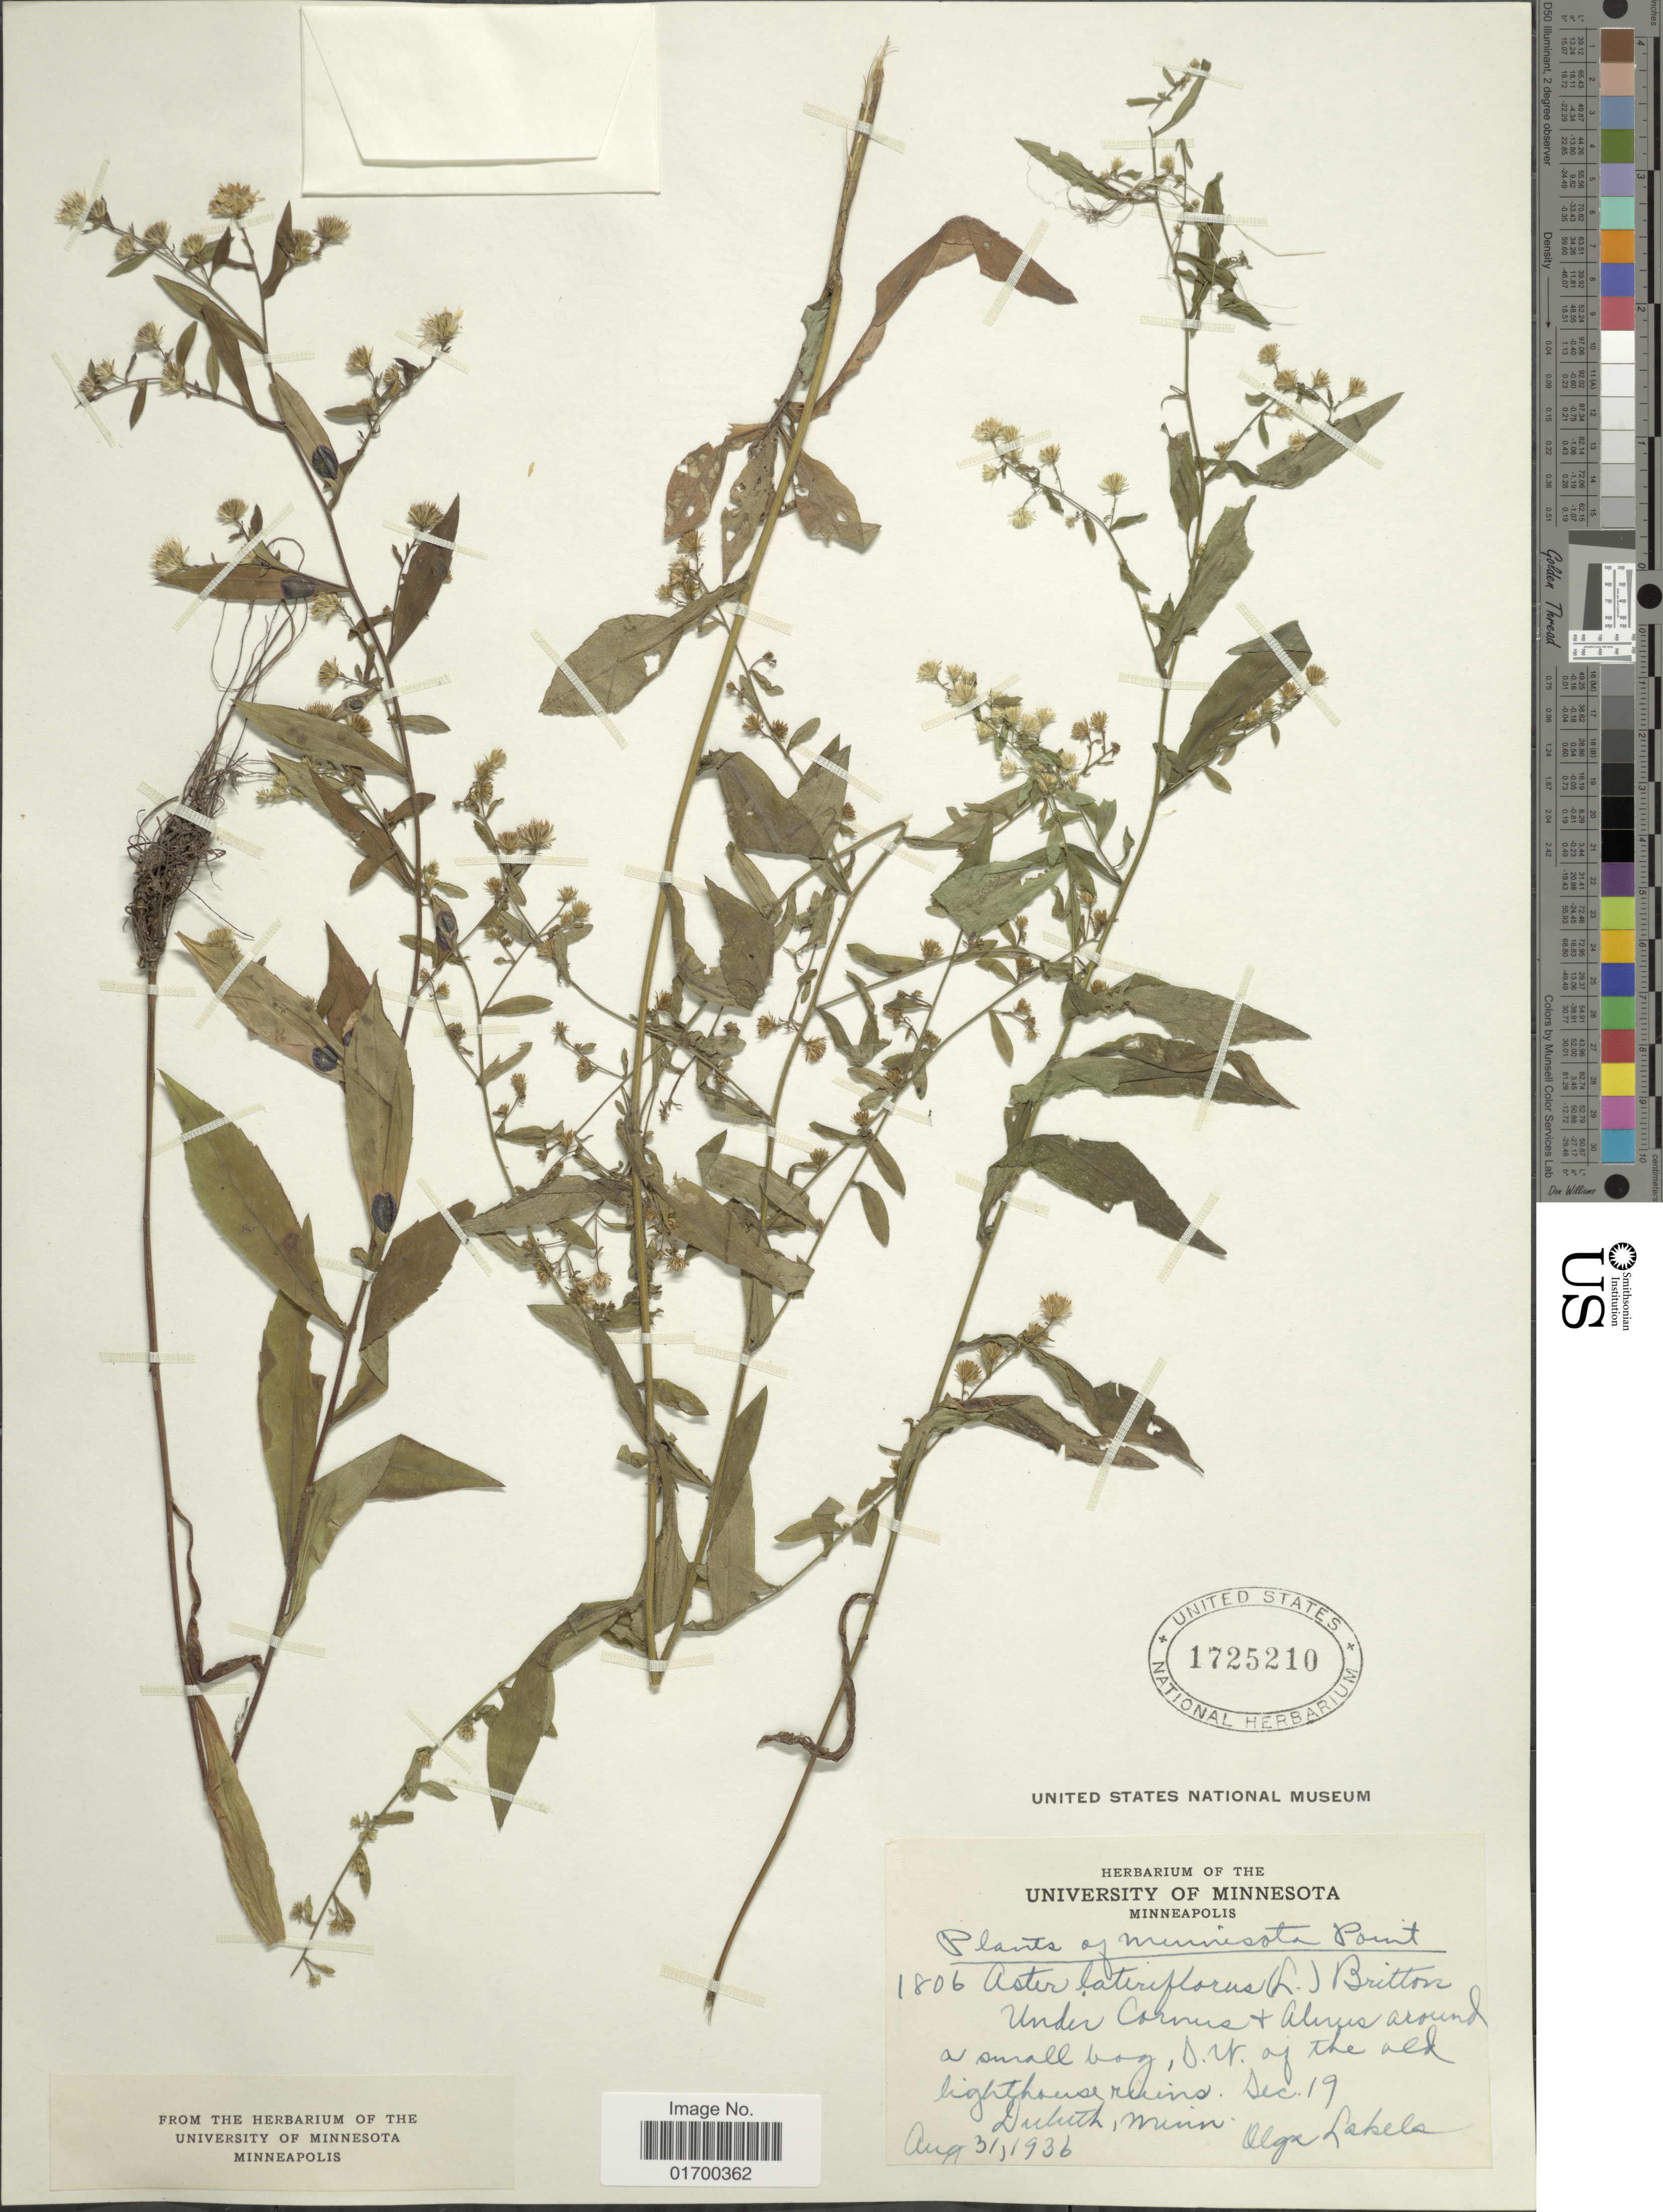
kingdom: Plantae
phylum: Tracheophyta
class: Magnoliopsida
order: Asterales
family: Asteraceae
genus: Symphyotrichum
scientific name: Symphyotrichum lateriflorum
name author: (L.) Á. Löve & D. Löve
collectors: O. K. Lakela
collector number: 1806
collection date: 1936-08-31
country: United States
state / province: Minnesota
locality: A small bog, S.W. of the old lighthouse ruins, Duluth, Minn.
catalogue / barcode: US 1725210